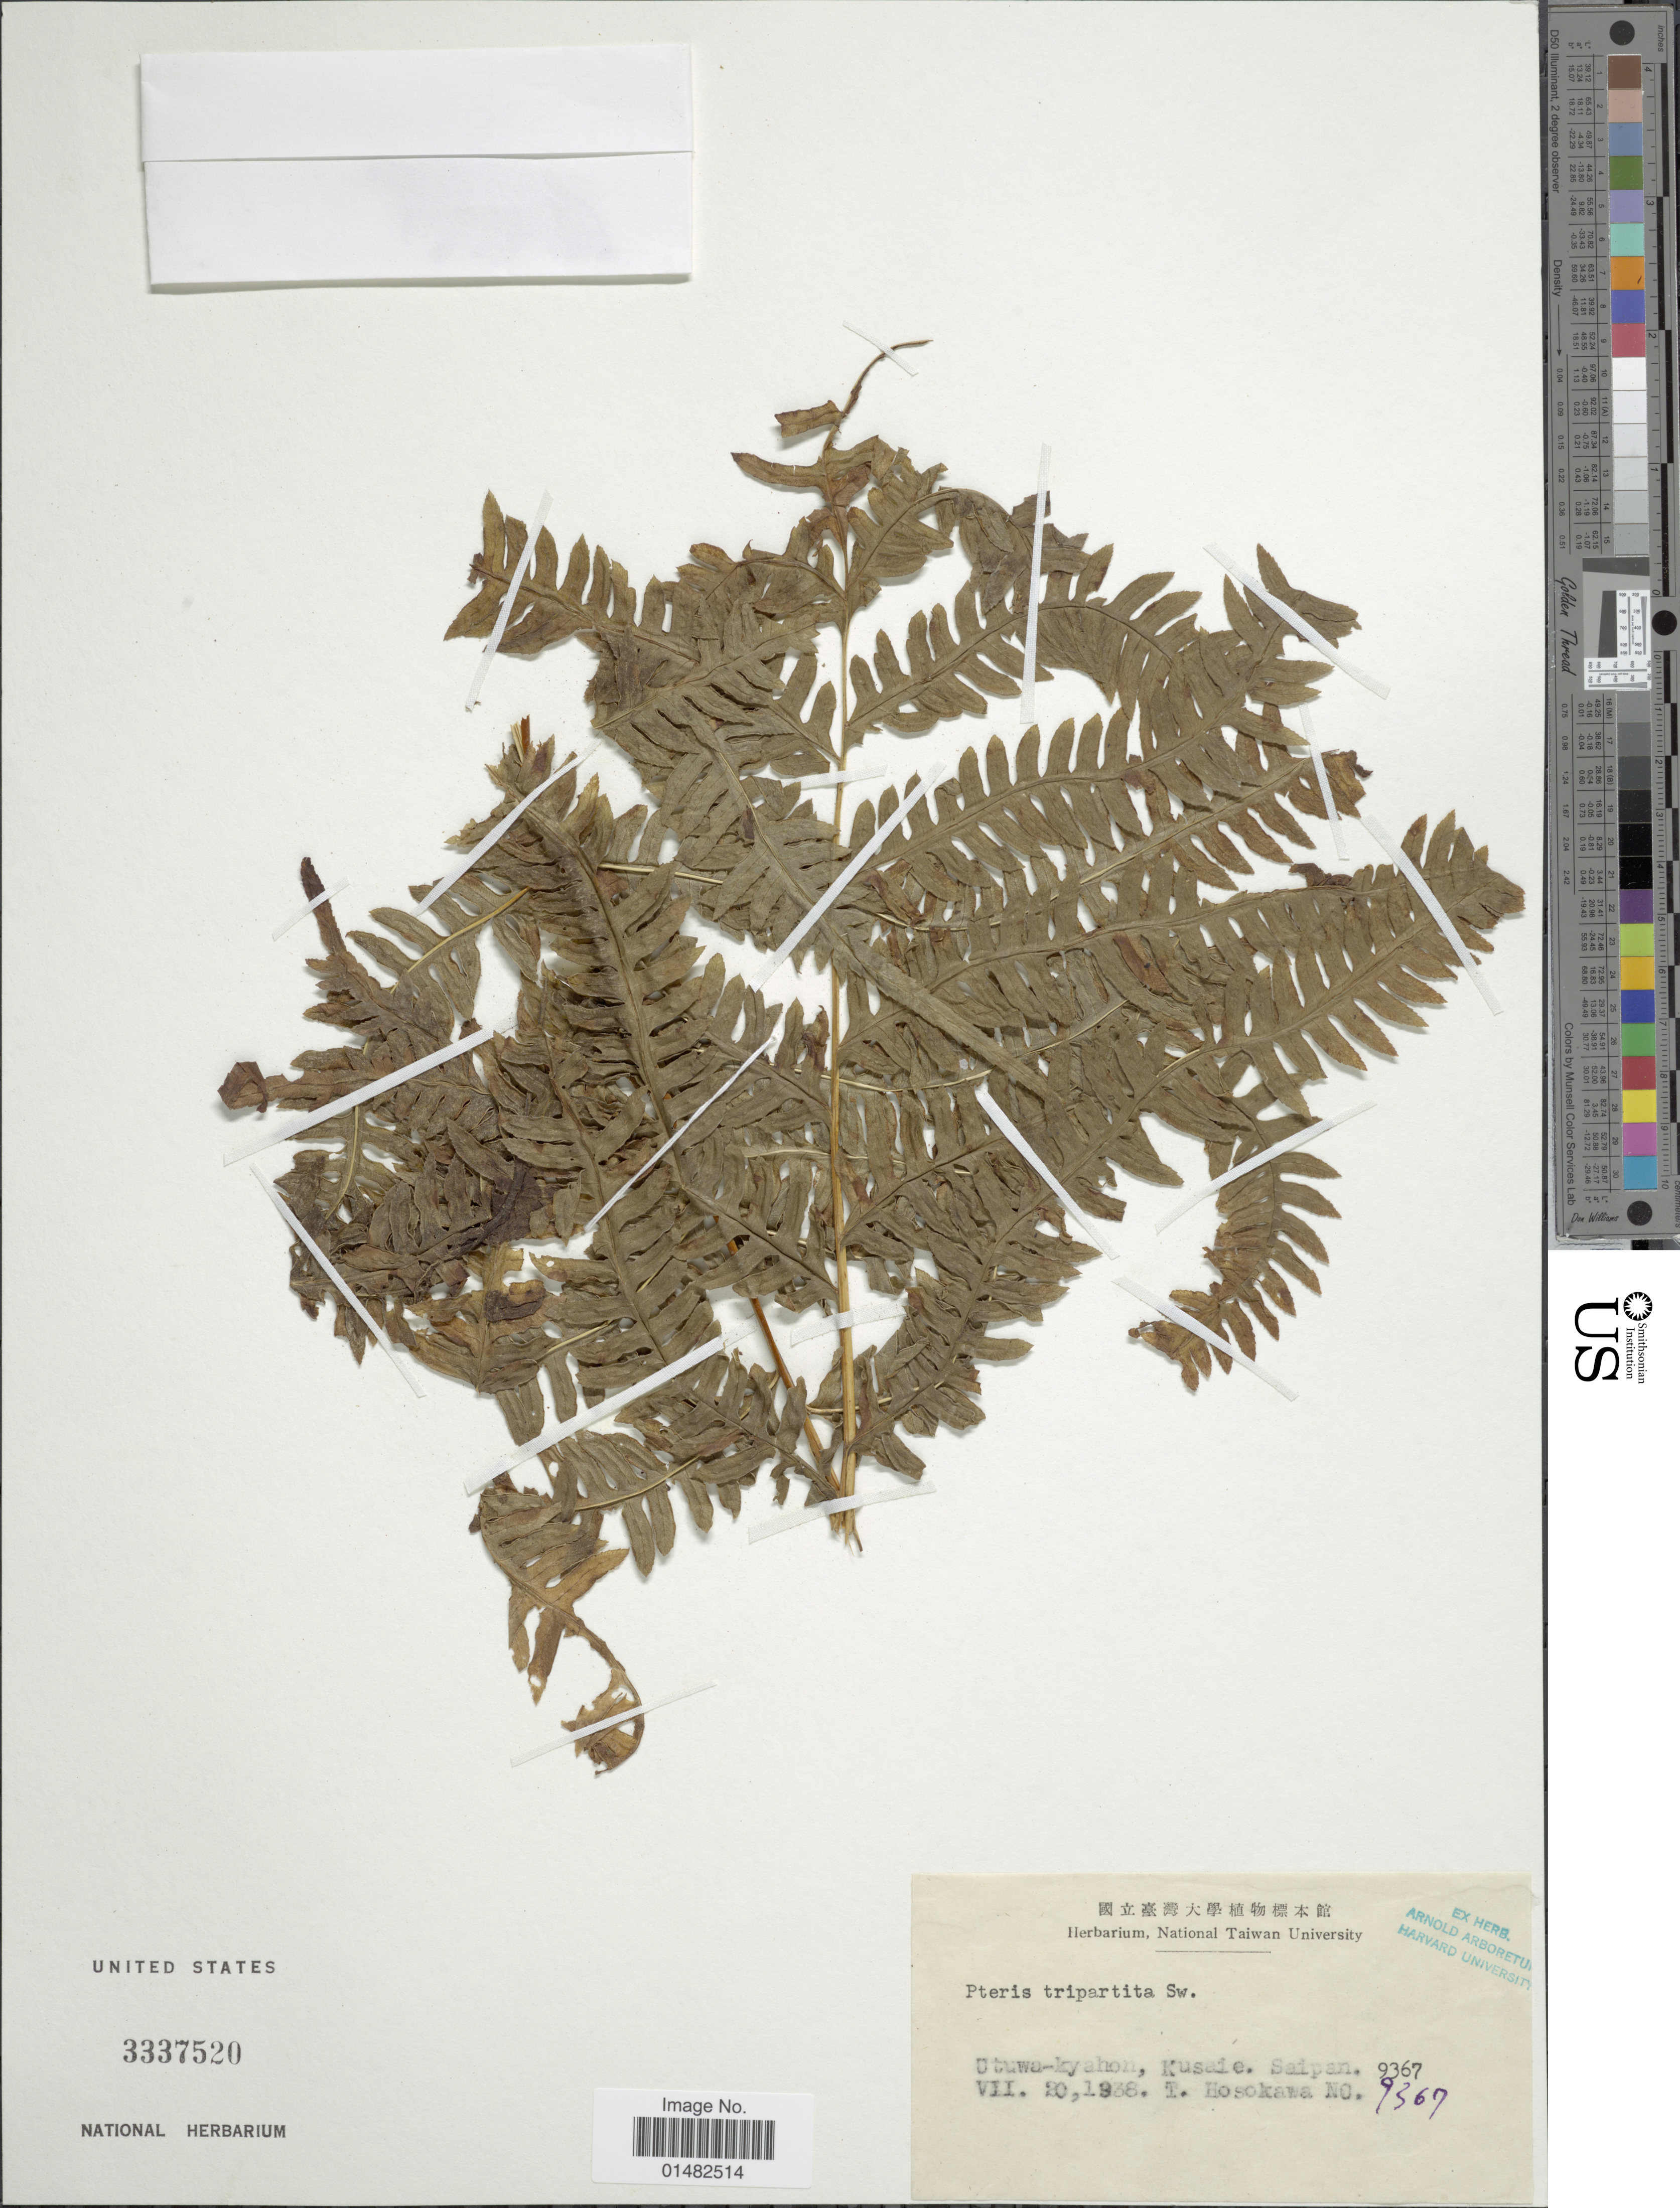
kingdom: Plantae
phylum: Tracheophyta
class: Polypodiopsida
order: Polypodiales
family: Pteridaceae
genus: Pteris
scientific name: Pteris tripartita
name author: Sw.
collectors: T. Hosoka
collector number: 9367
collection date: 1938-07-20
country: Northern Mariana Islands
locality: Utuwa-kyahon, K'usaie, Saipan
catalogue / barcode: US 3337520